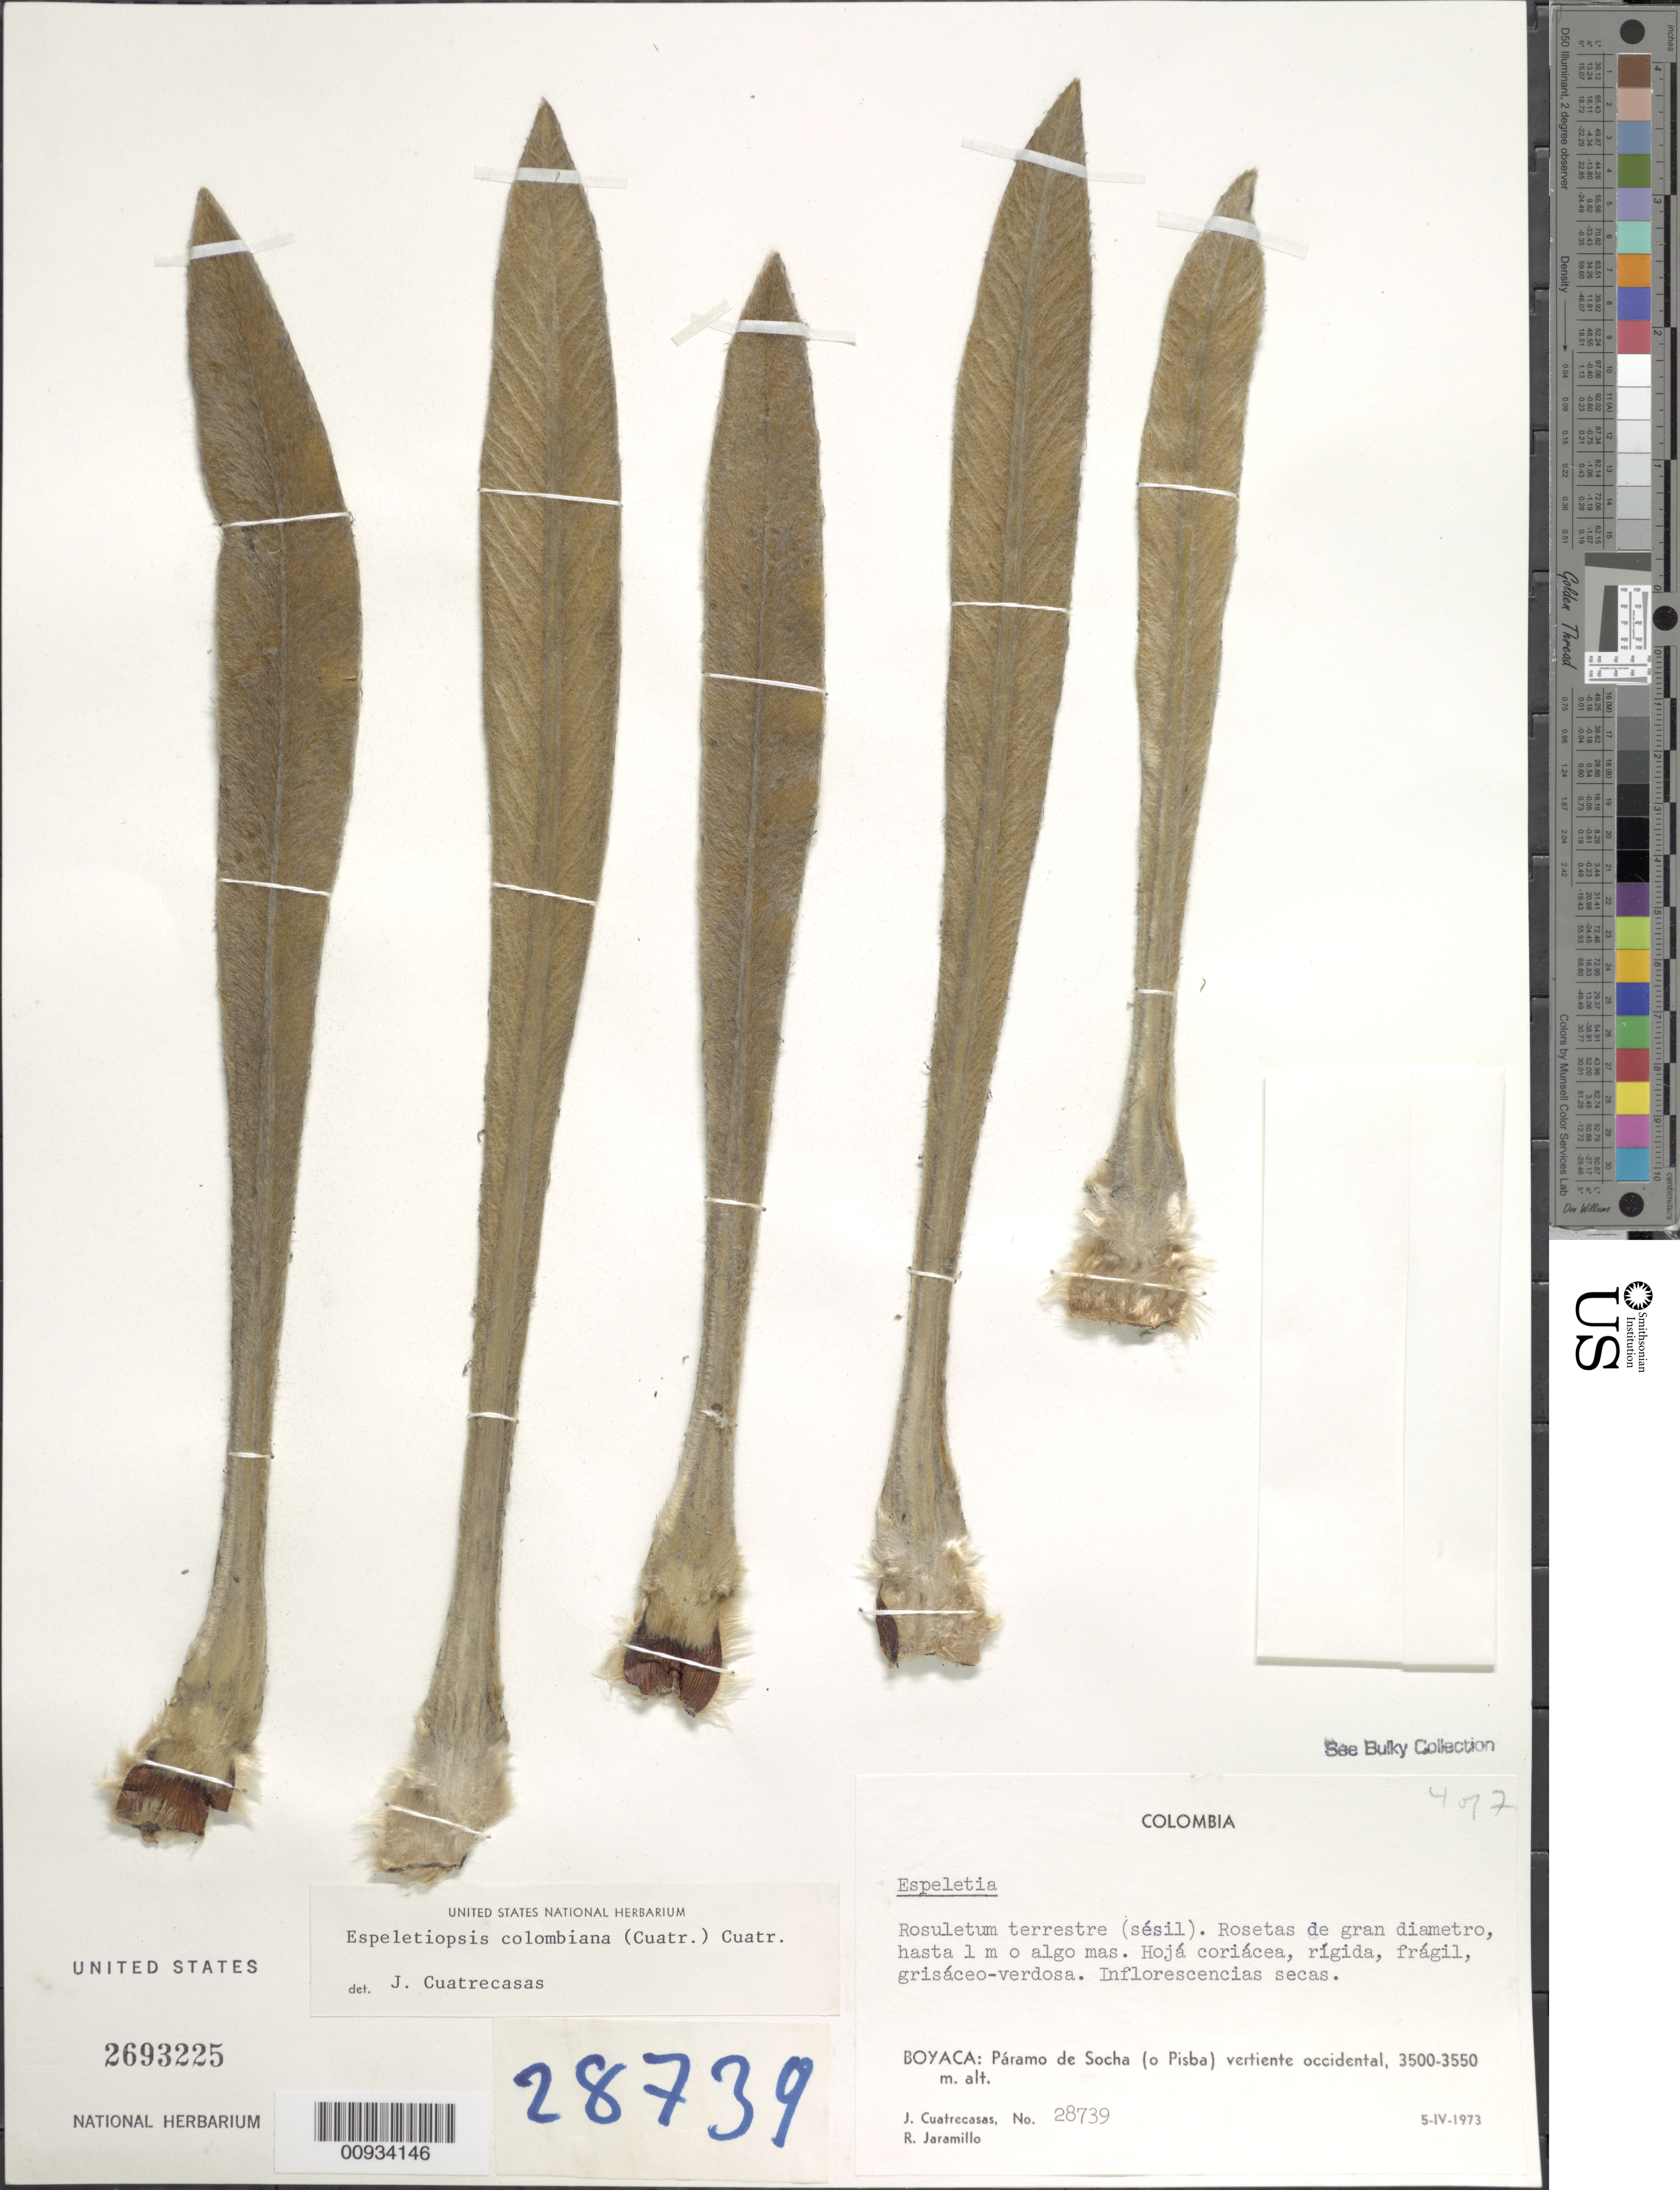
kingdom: Plantae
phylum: Tracheophyta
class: Magnoliopsida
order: Asterales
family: Asteraceae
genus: Espeletiopsis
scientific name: Espeletiopsis colombiana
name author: (Cuatrec.) Cuatrec.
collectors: J. Cuatrecasas & R. Jaramillo M.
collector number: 28739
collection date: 1973-04-05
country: Colombia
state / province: Boyacá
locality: Paramo de Socha (o Pisba) vertiente occidental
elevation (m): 3500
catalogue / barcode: US 2693225